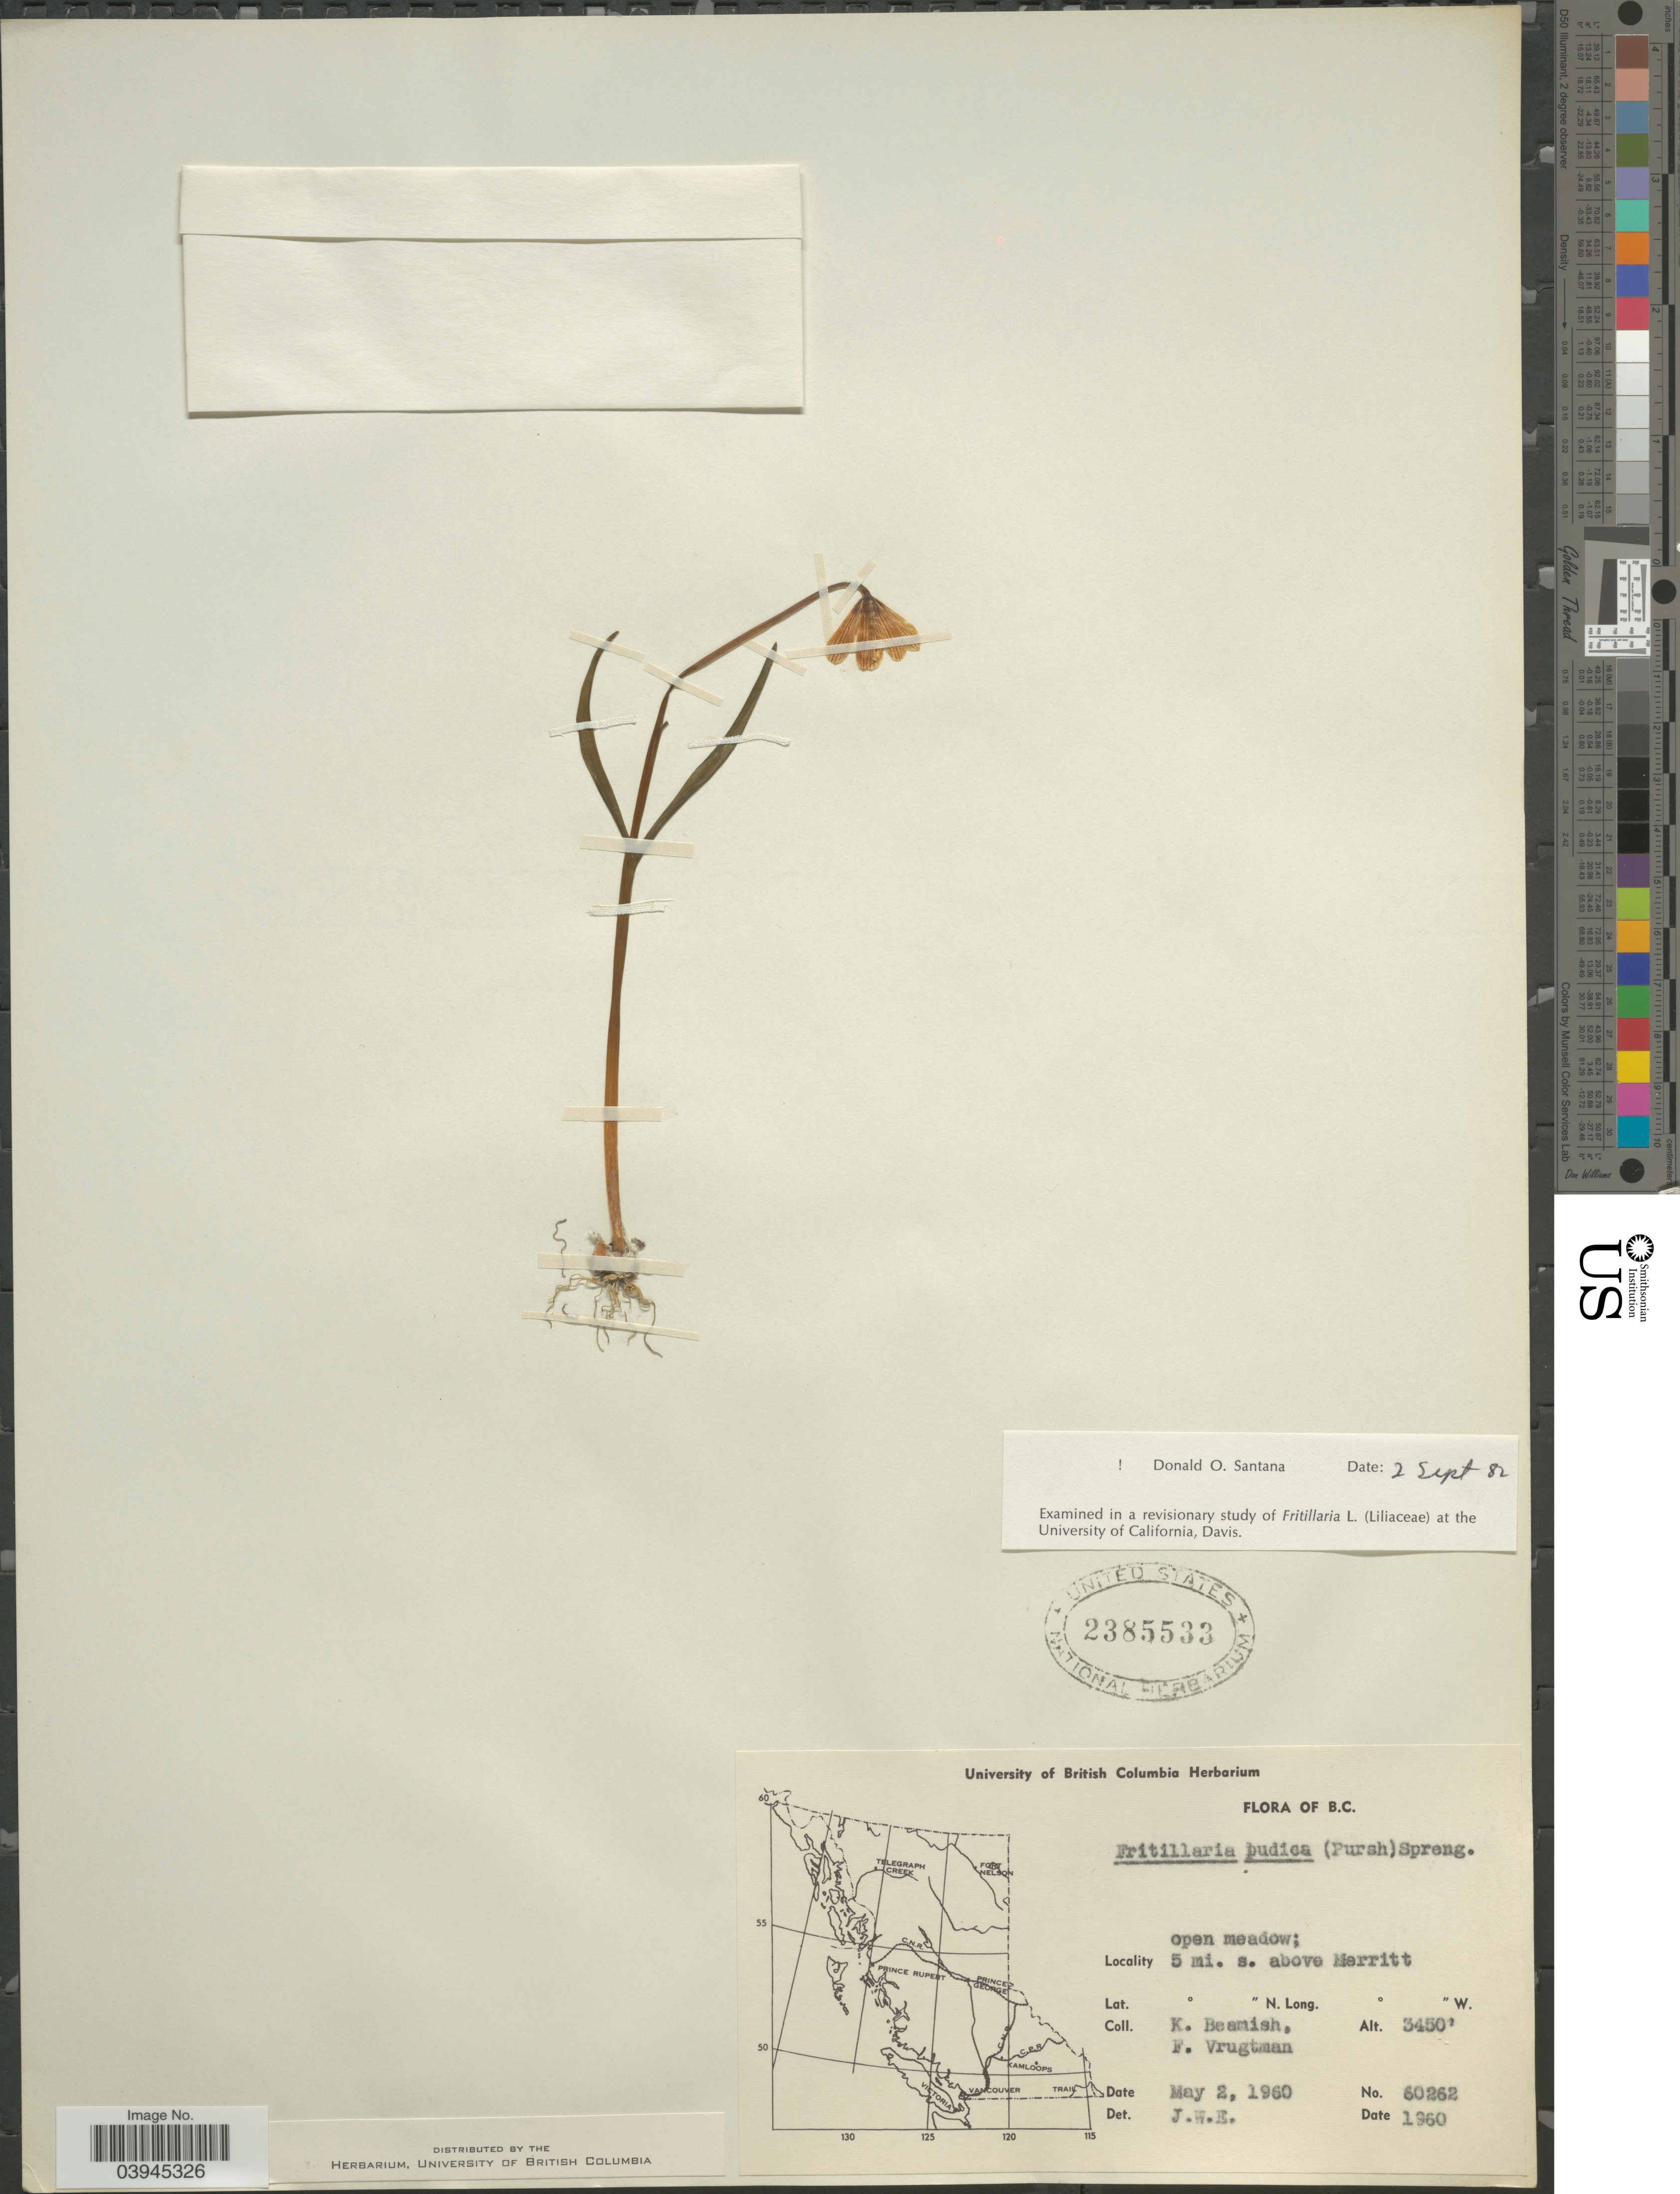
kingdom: Plantae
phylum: Tracheophyta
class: Liliopsida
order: Liliales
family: Liliaceae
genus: Fritillaria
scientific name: Fritillaria pudica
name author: (Pursh) Spreng.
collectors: K. Beamish & F. Vrugtman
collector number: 60262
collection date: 1960-05-02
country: Canada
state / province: British Columbia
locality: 5 mi. s. above Merritt.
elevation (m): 1052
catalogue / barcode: US 2385533